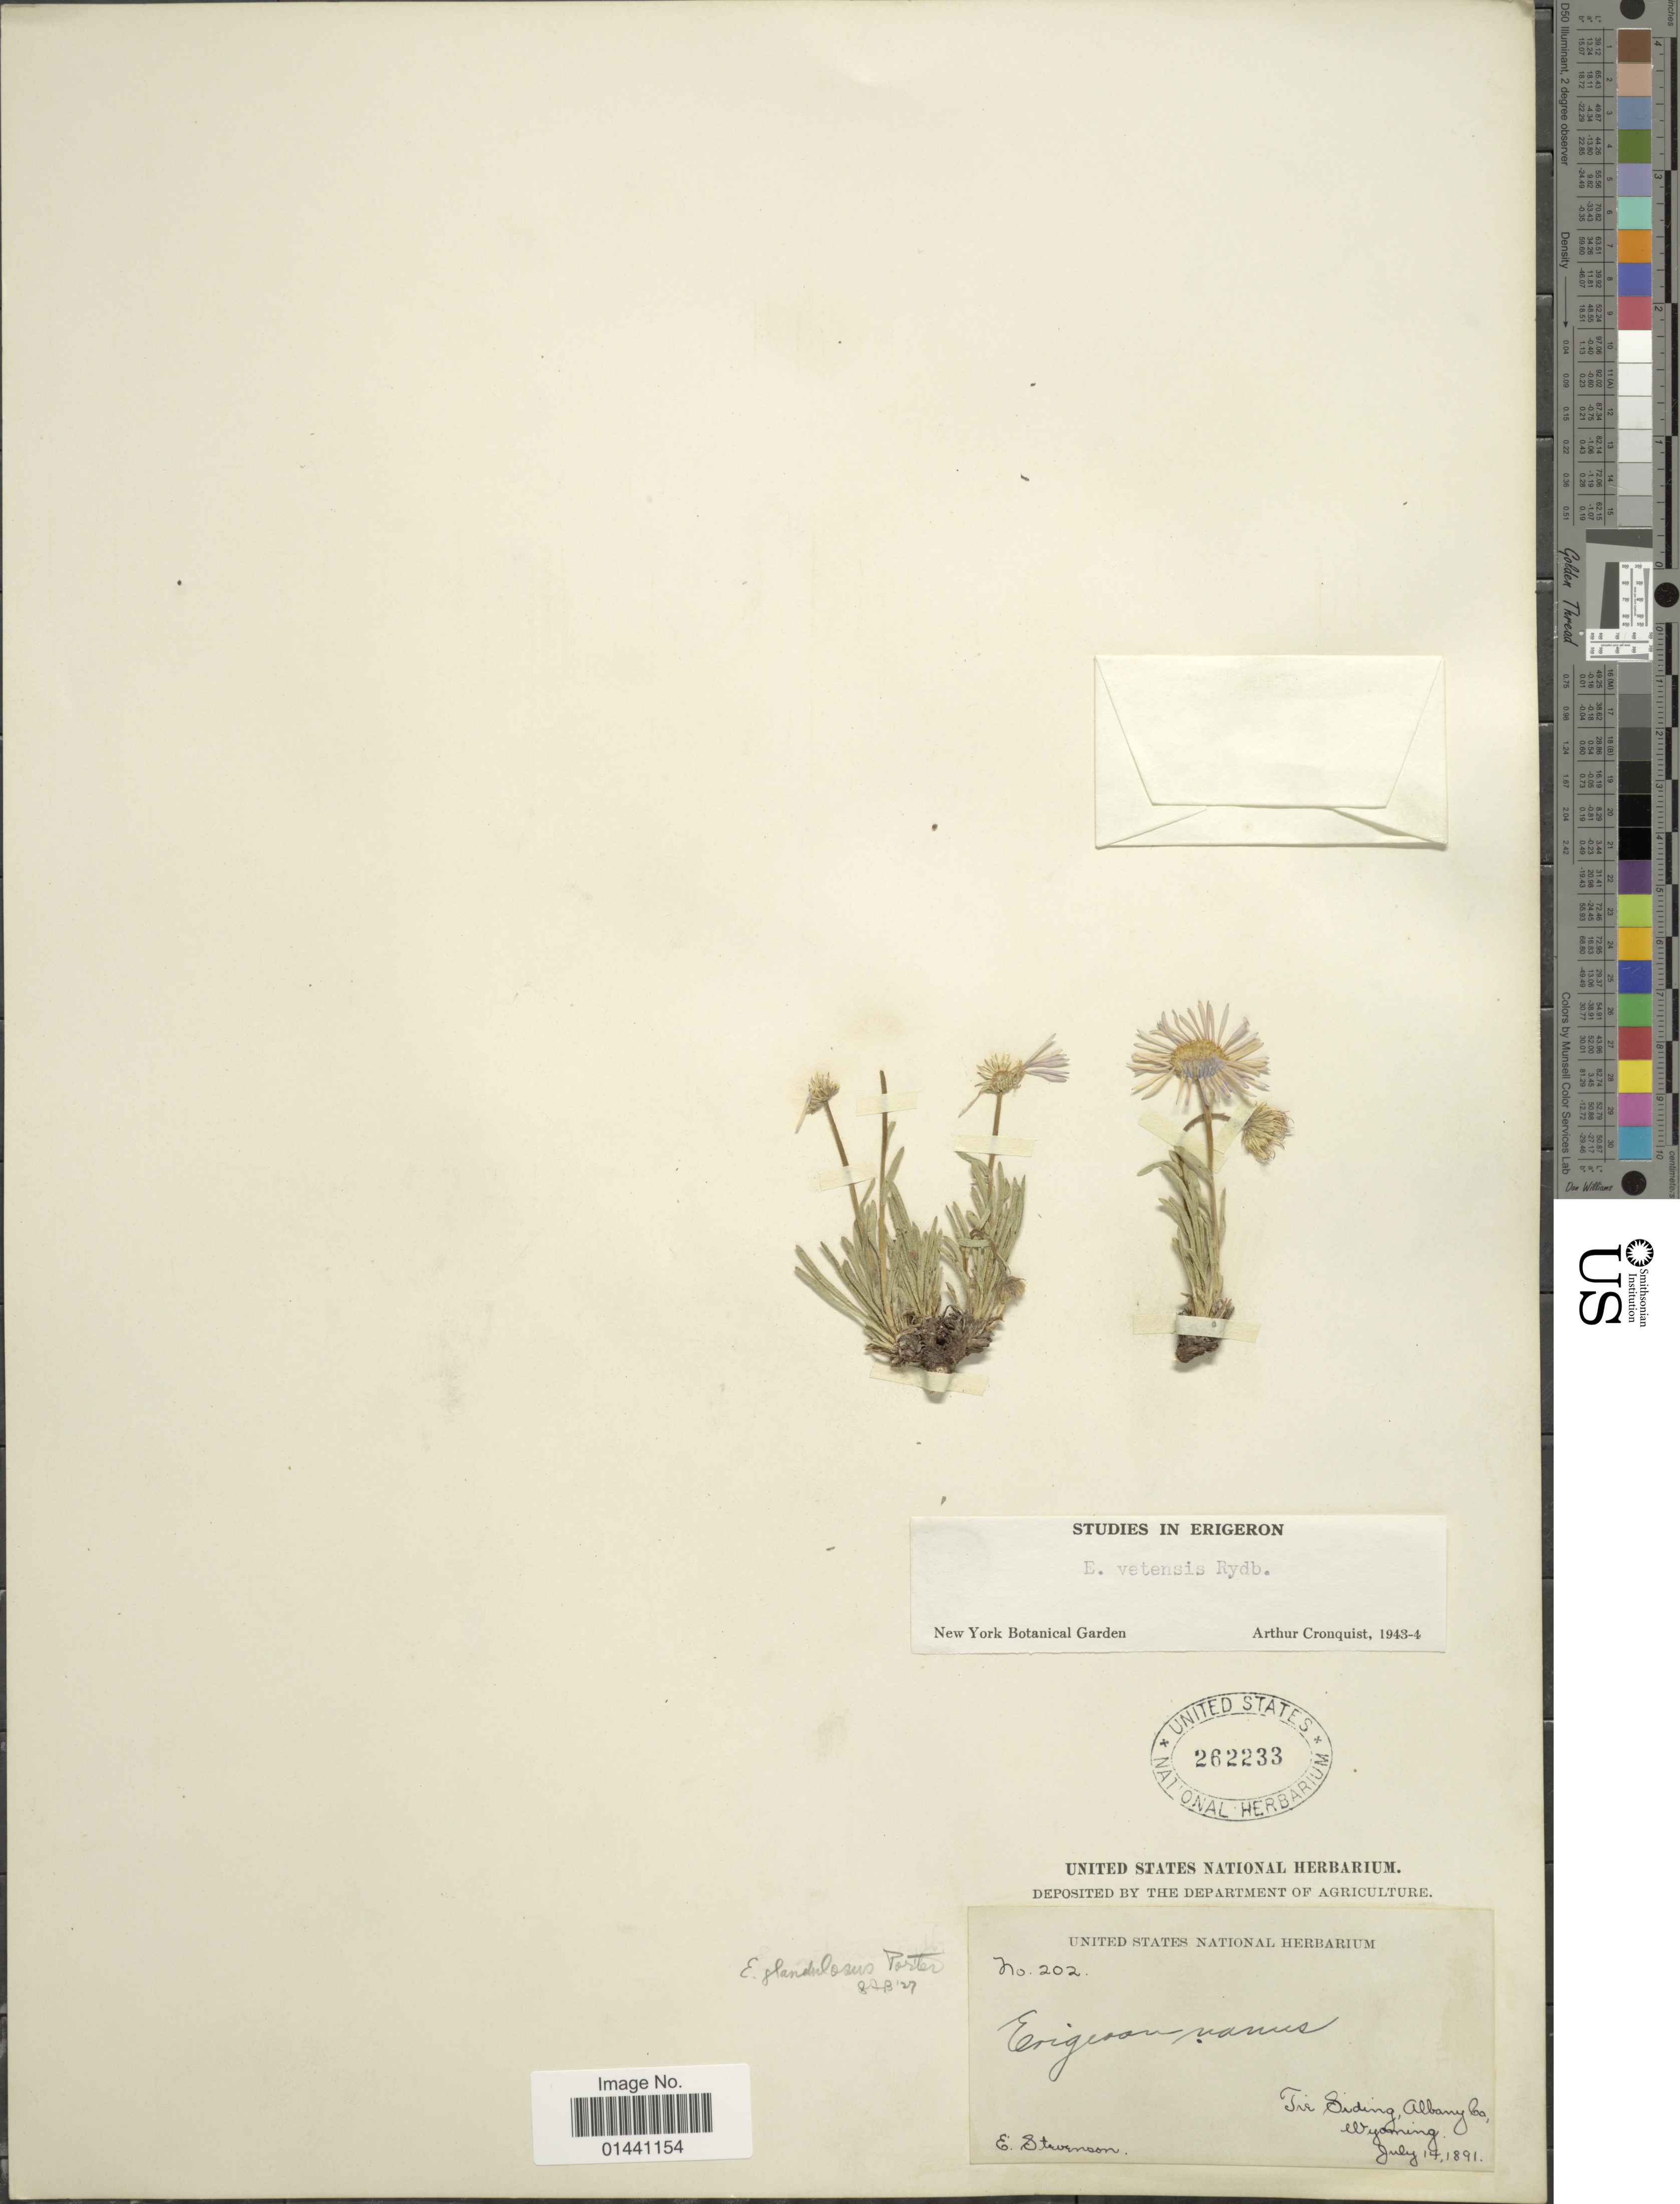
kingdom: Plantae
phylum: Tracheophyta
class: Magnoliopsida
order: Asterales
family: Asteraceae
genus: Erigeron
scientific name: Erigeron vetensis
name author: Rydb.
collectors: E. Stevenson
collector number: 202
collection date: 1891-07-14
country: United States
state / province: Wyoming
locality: Tie Siding, Albany Co.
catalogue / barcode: US 262233